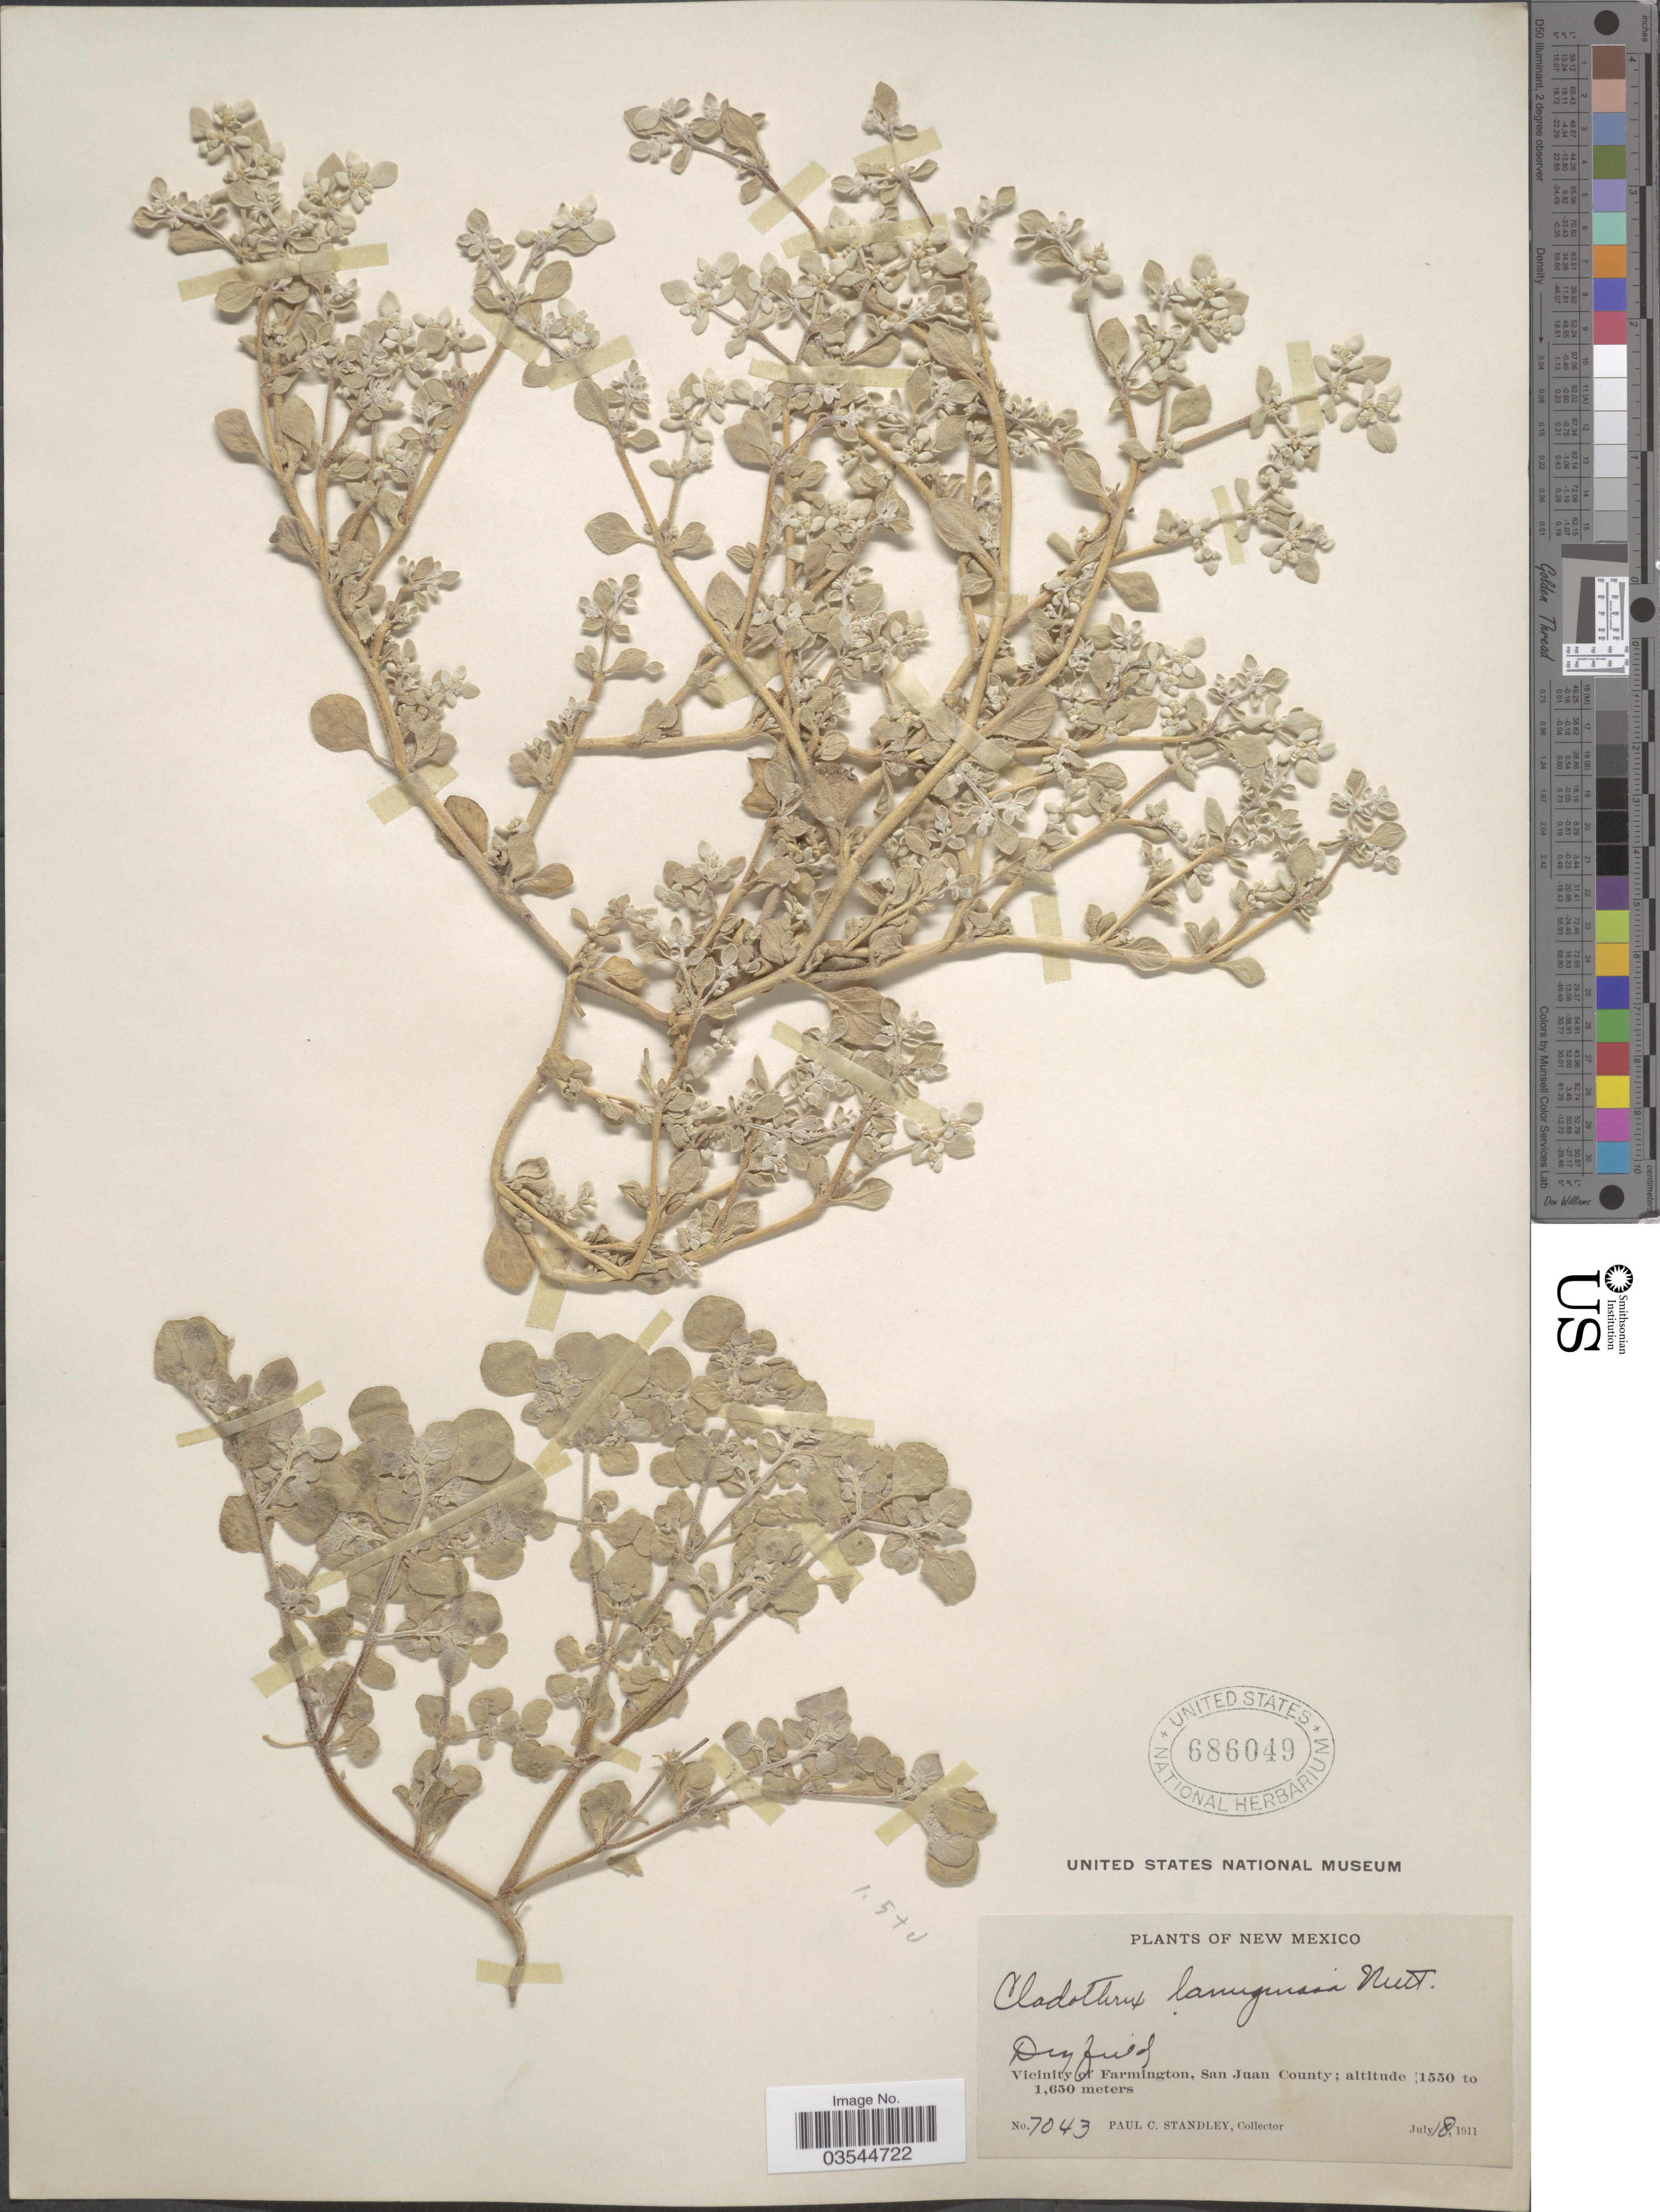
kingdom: Plantae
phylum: Tracheophyta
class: Magnoliopsida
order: Caryophyllales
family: Amaranthaceae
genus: Tidestromia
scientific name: Tidestromia lanuginosa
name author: (Nutt.) Standl.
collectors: P. C. Standley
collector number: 7043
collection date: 1911-07-18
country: United States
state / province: New Mexico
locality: Dry field, Vicinity of Farmington, San Juan County.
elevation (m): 1550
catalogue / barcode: US 686049